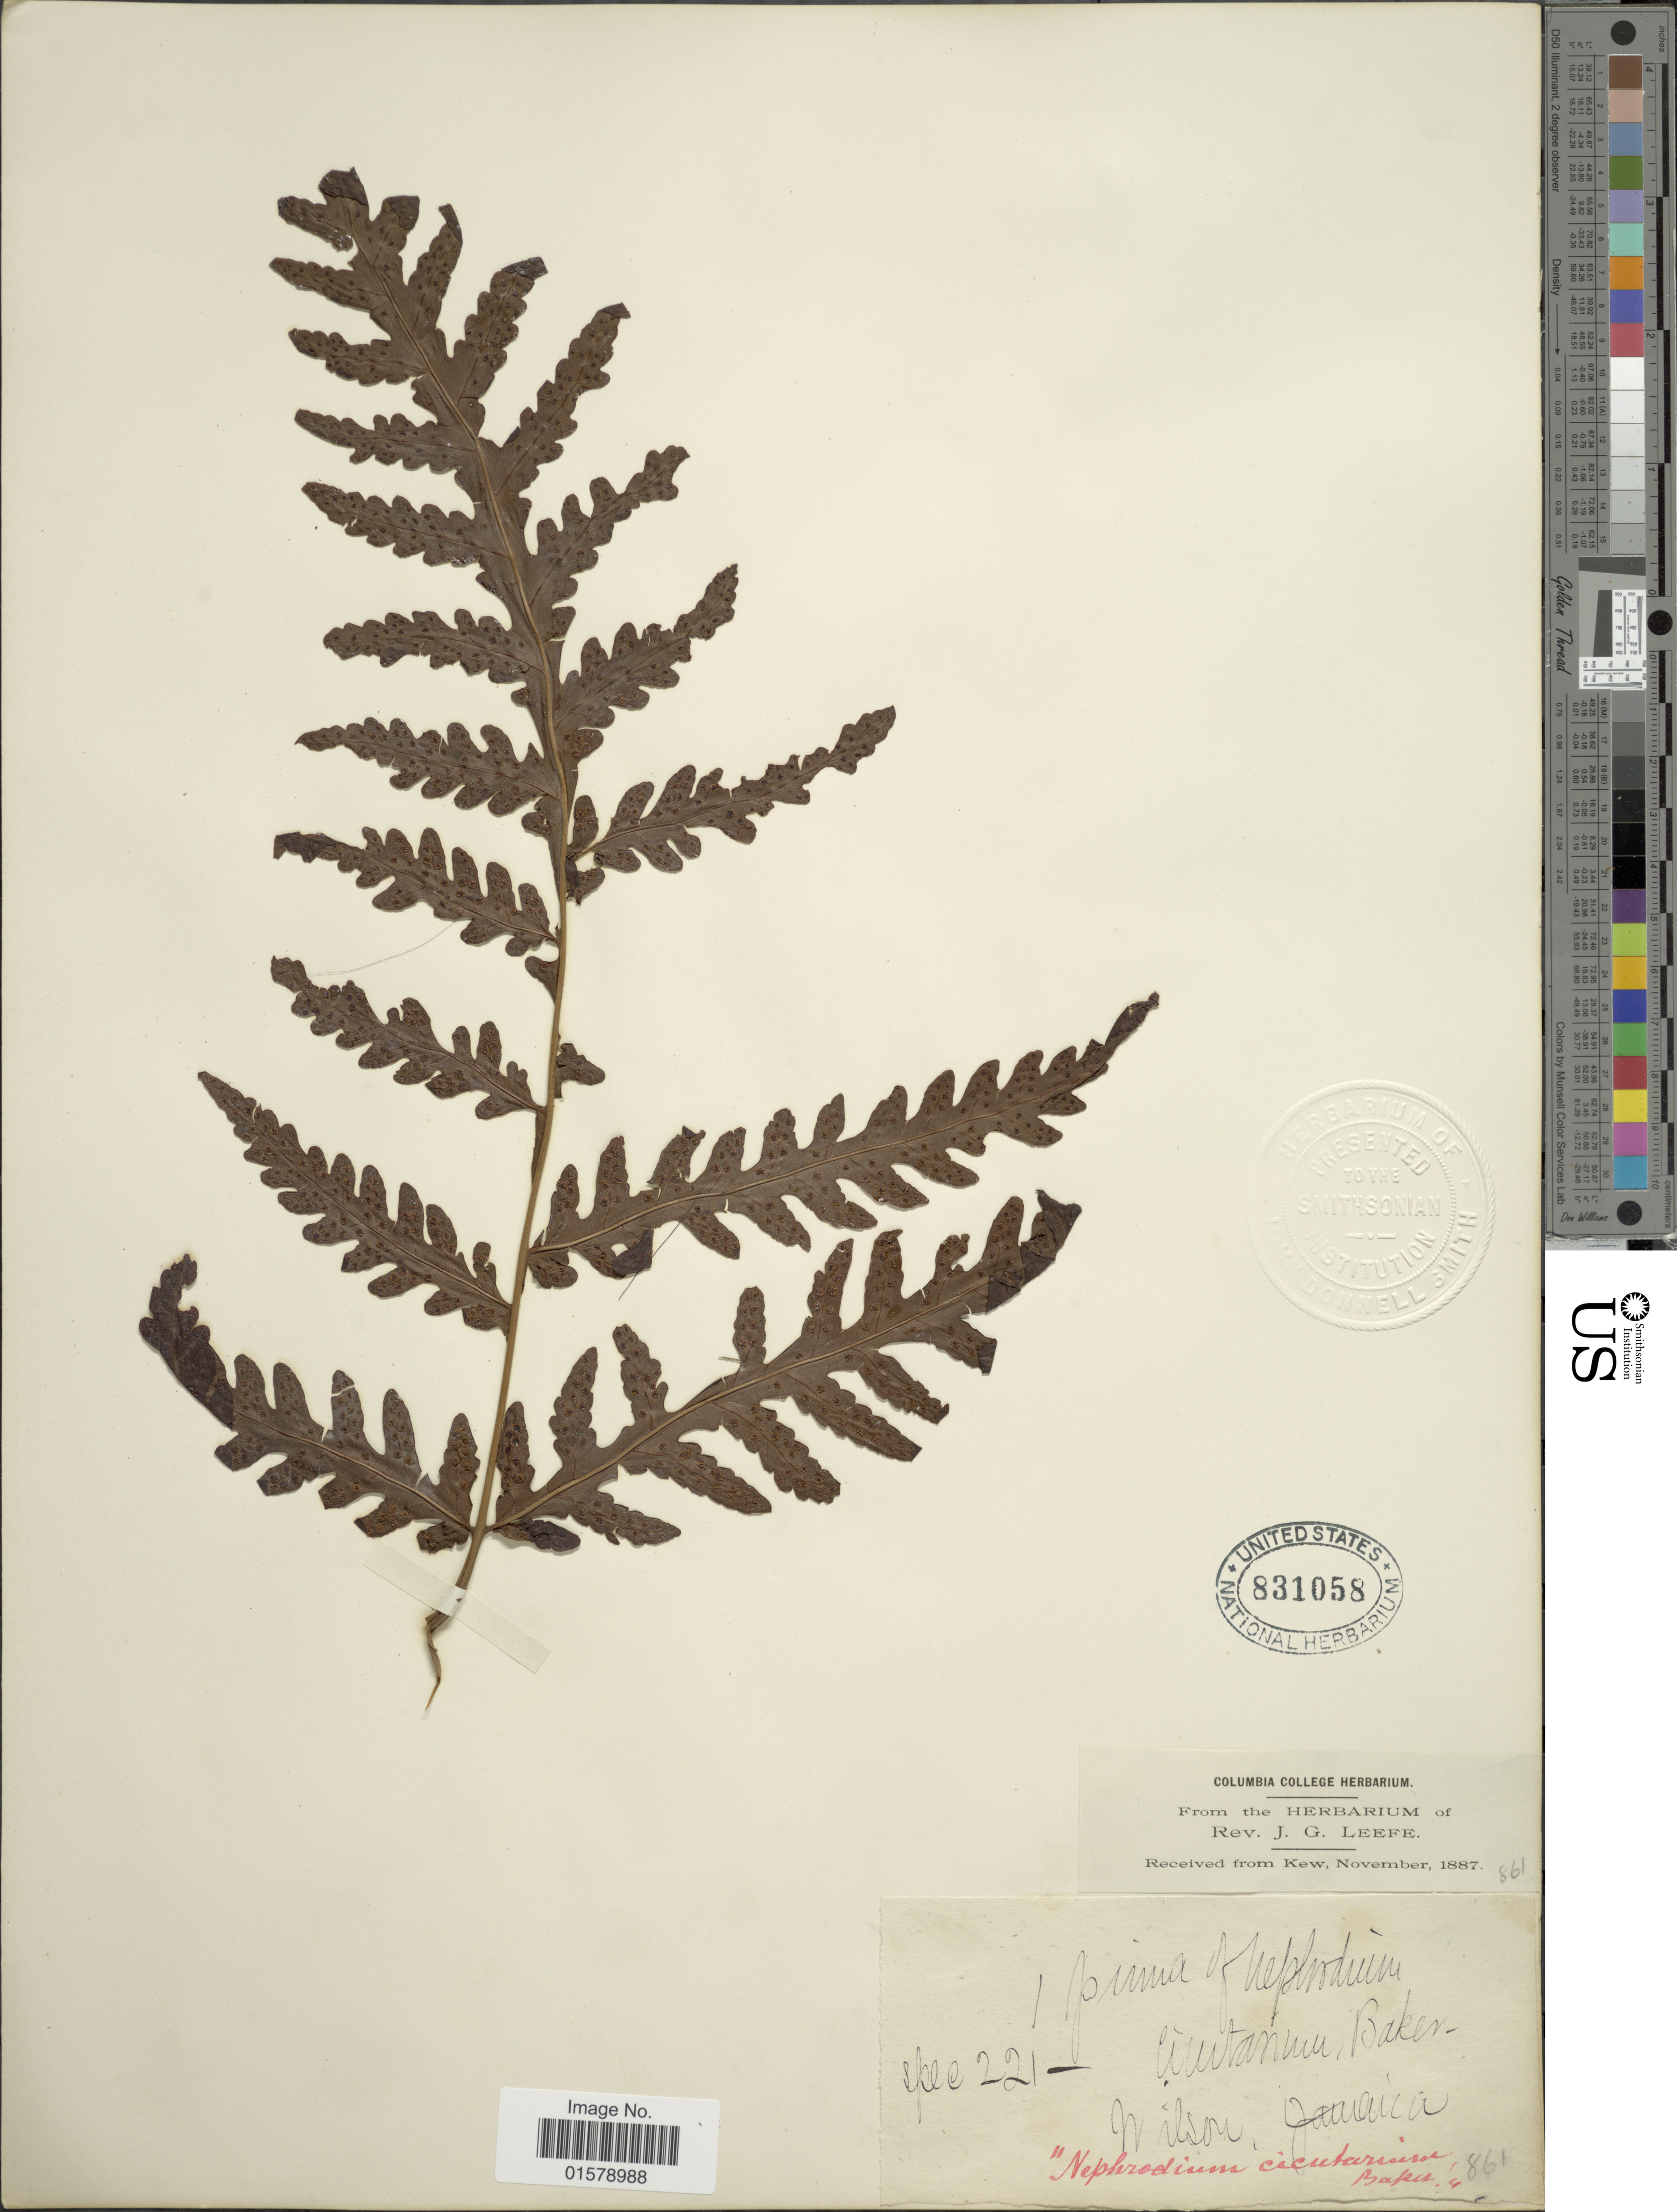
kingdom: Plantae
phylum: Tracheophyta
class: Polypodiopsida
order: Polypodiales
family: Tectariaceae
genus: Tectaria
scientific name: Tectaria apiifolia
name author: (Schkuhr) Copel.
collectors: ex herb. Rev. J. G. Leefe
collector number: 221?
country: Jamaica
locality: Wilson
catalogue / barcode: US 831058